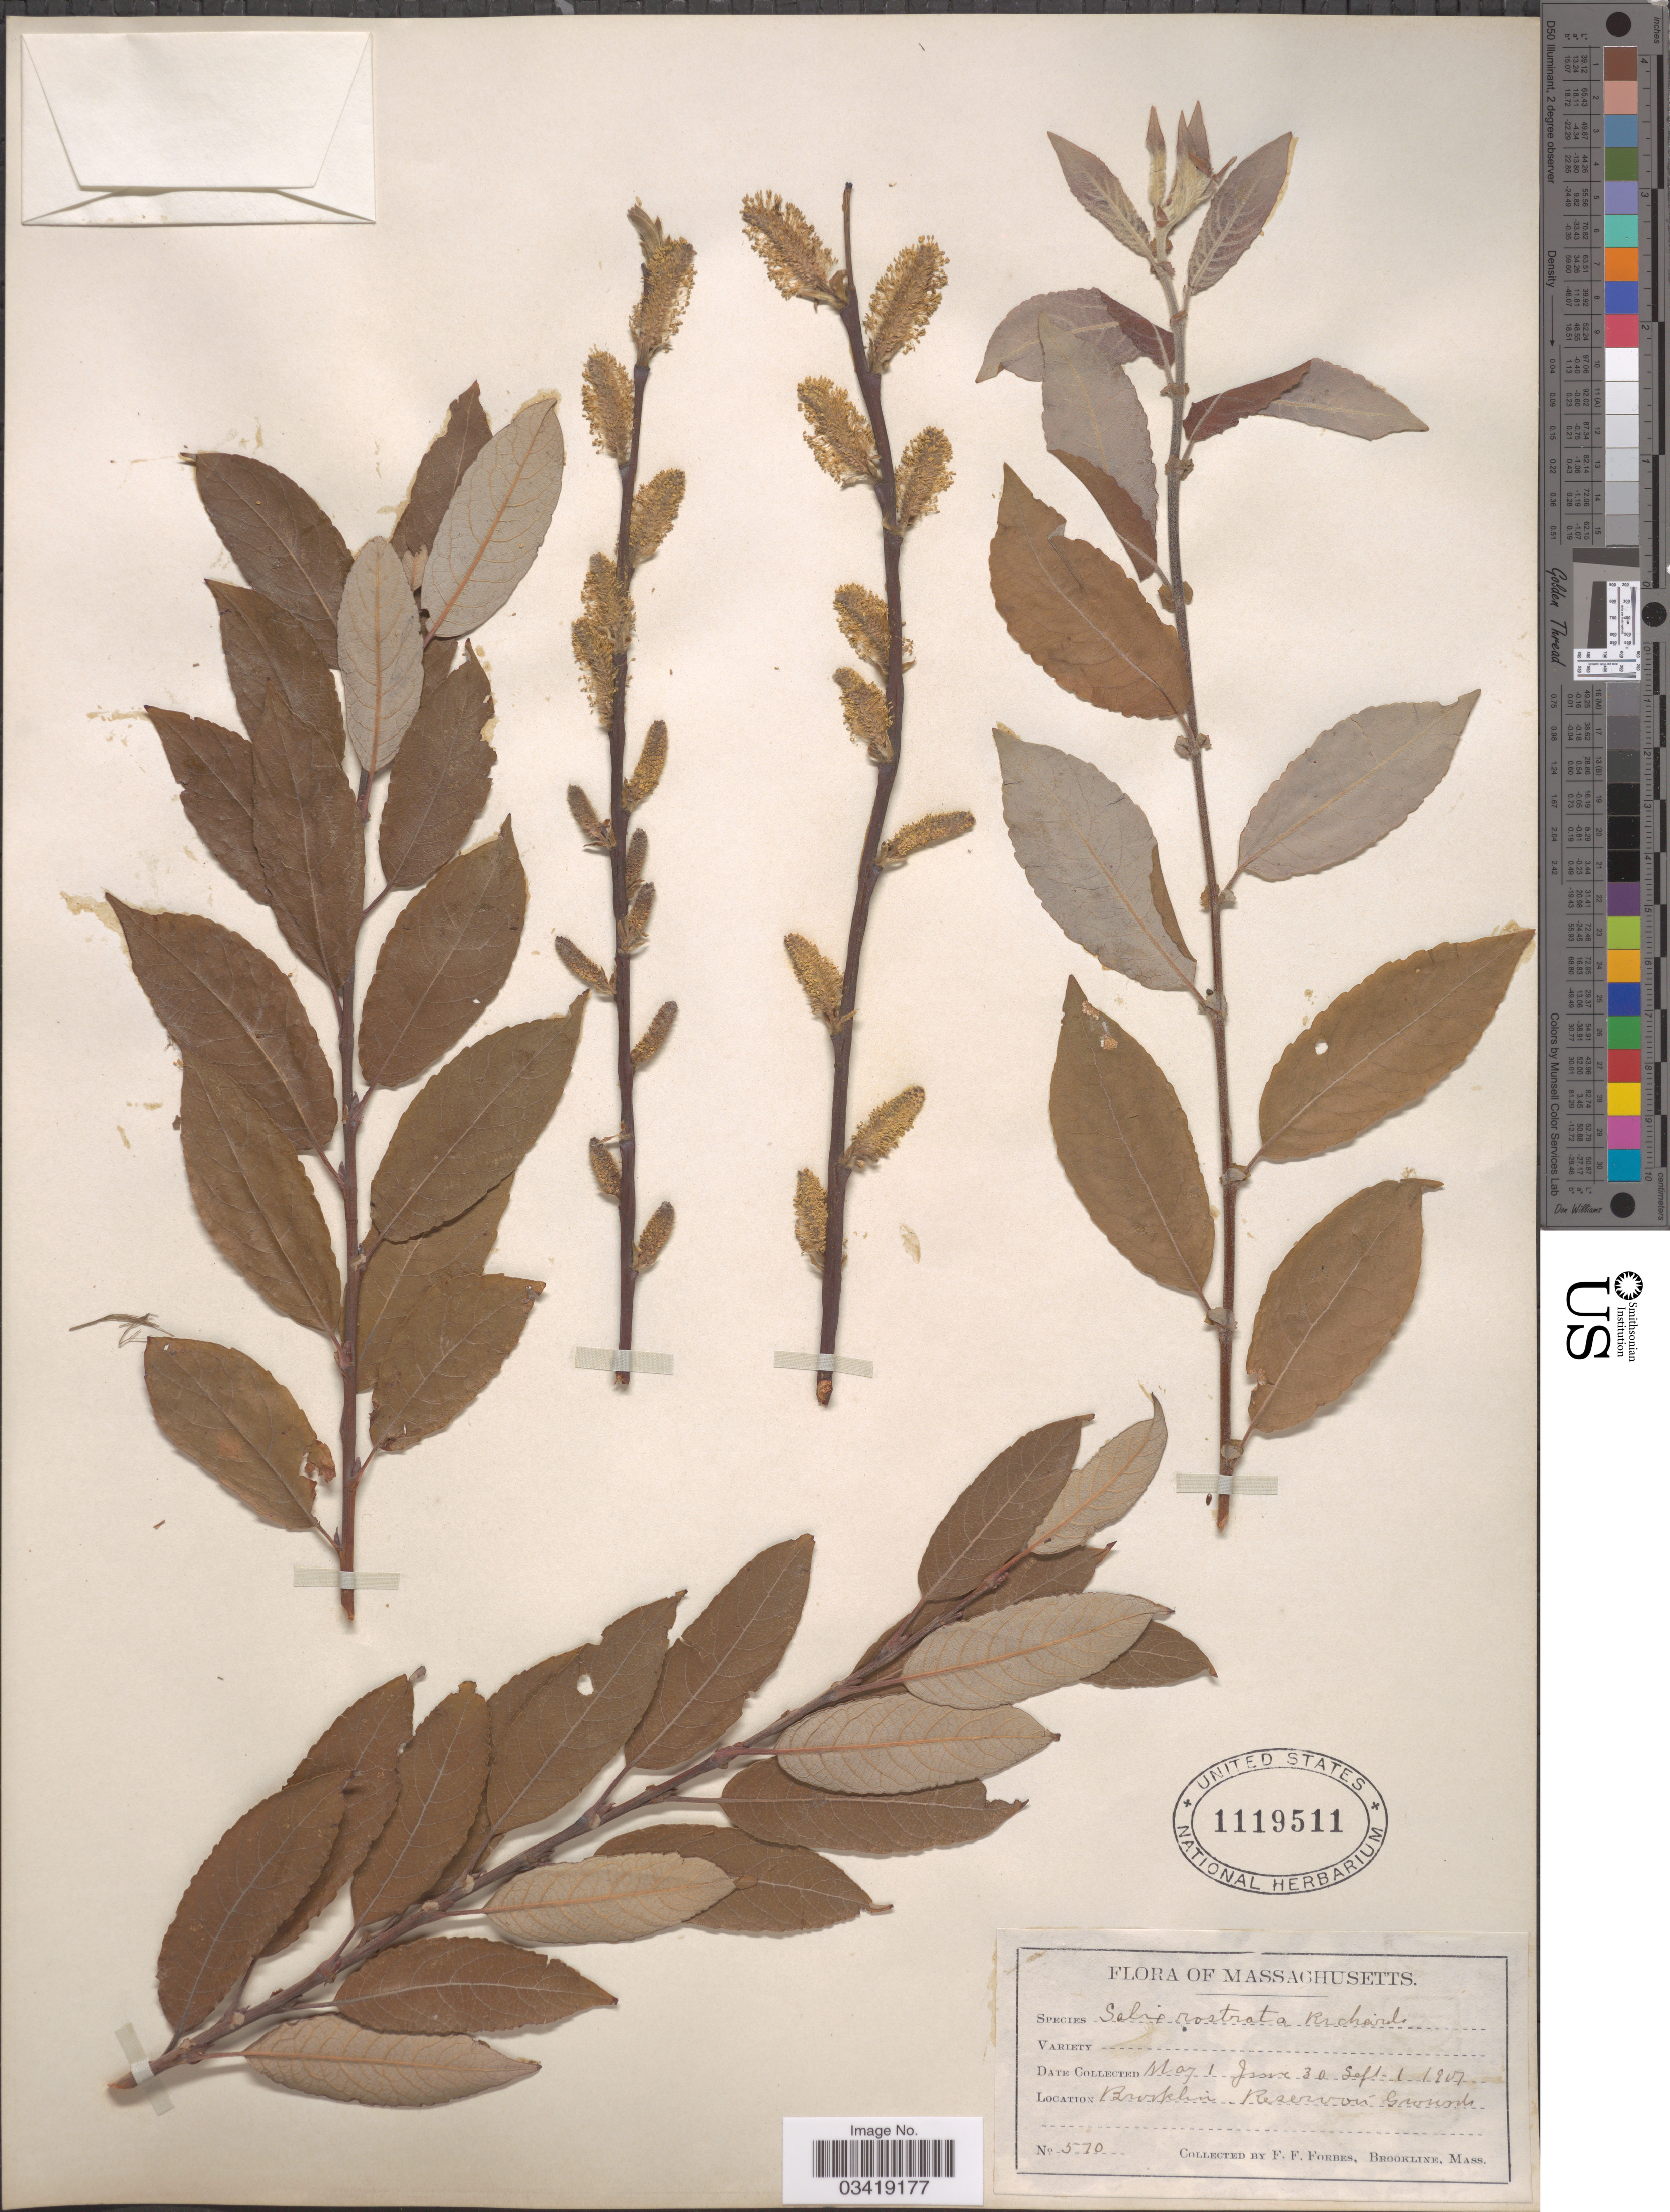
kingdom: Plantae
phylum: Tracheophyta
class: Magnoliopsida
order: Malpighiales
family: Salicaceae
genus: Salix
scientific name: Salix bebbiana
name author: Sarg.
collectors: F. Forbes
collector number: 570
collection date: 1907-05-01/1907-09-01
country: United States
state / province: Massachusetts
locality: Brookline Reservoir Grounds.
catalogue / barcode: US 1119511